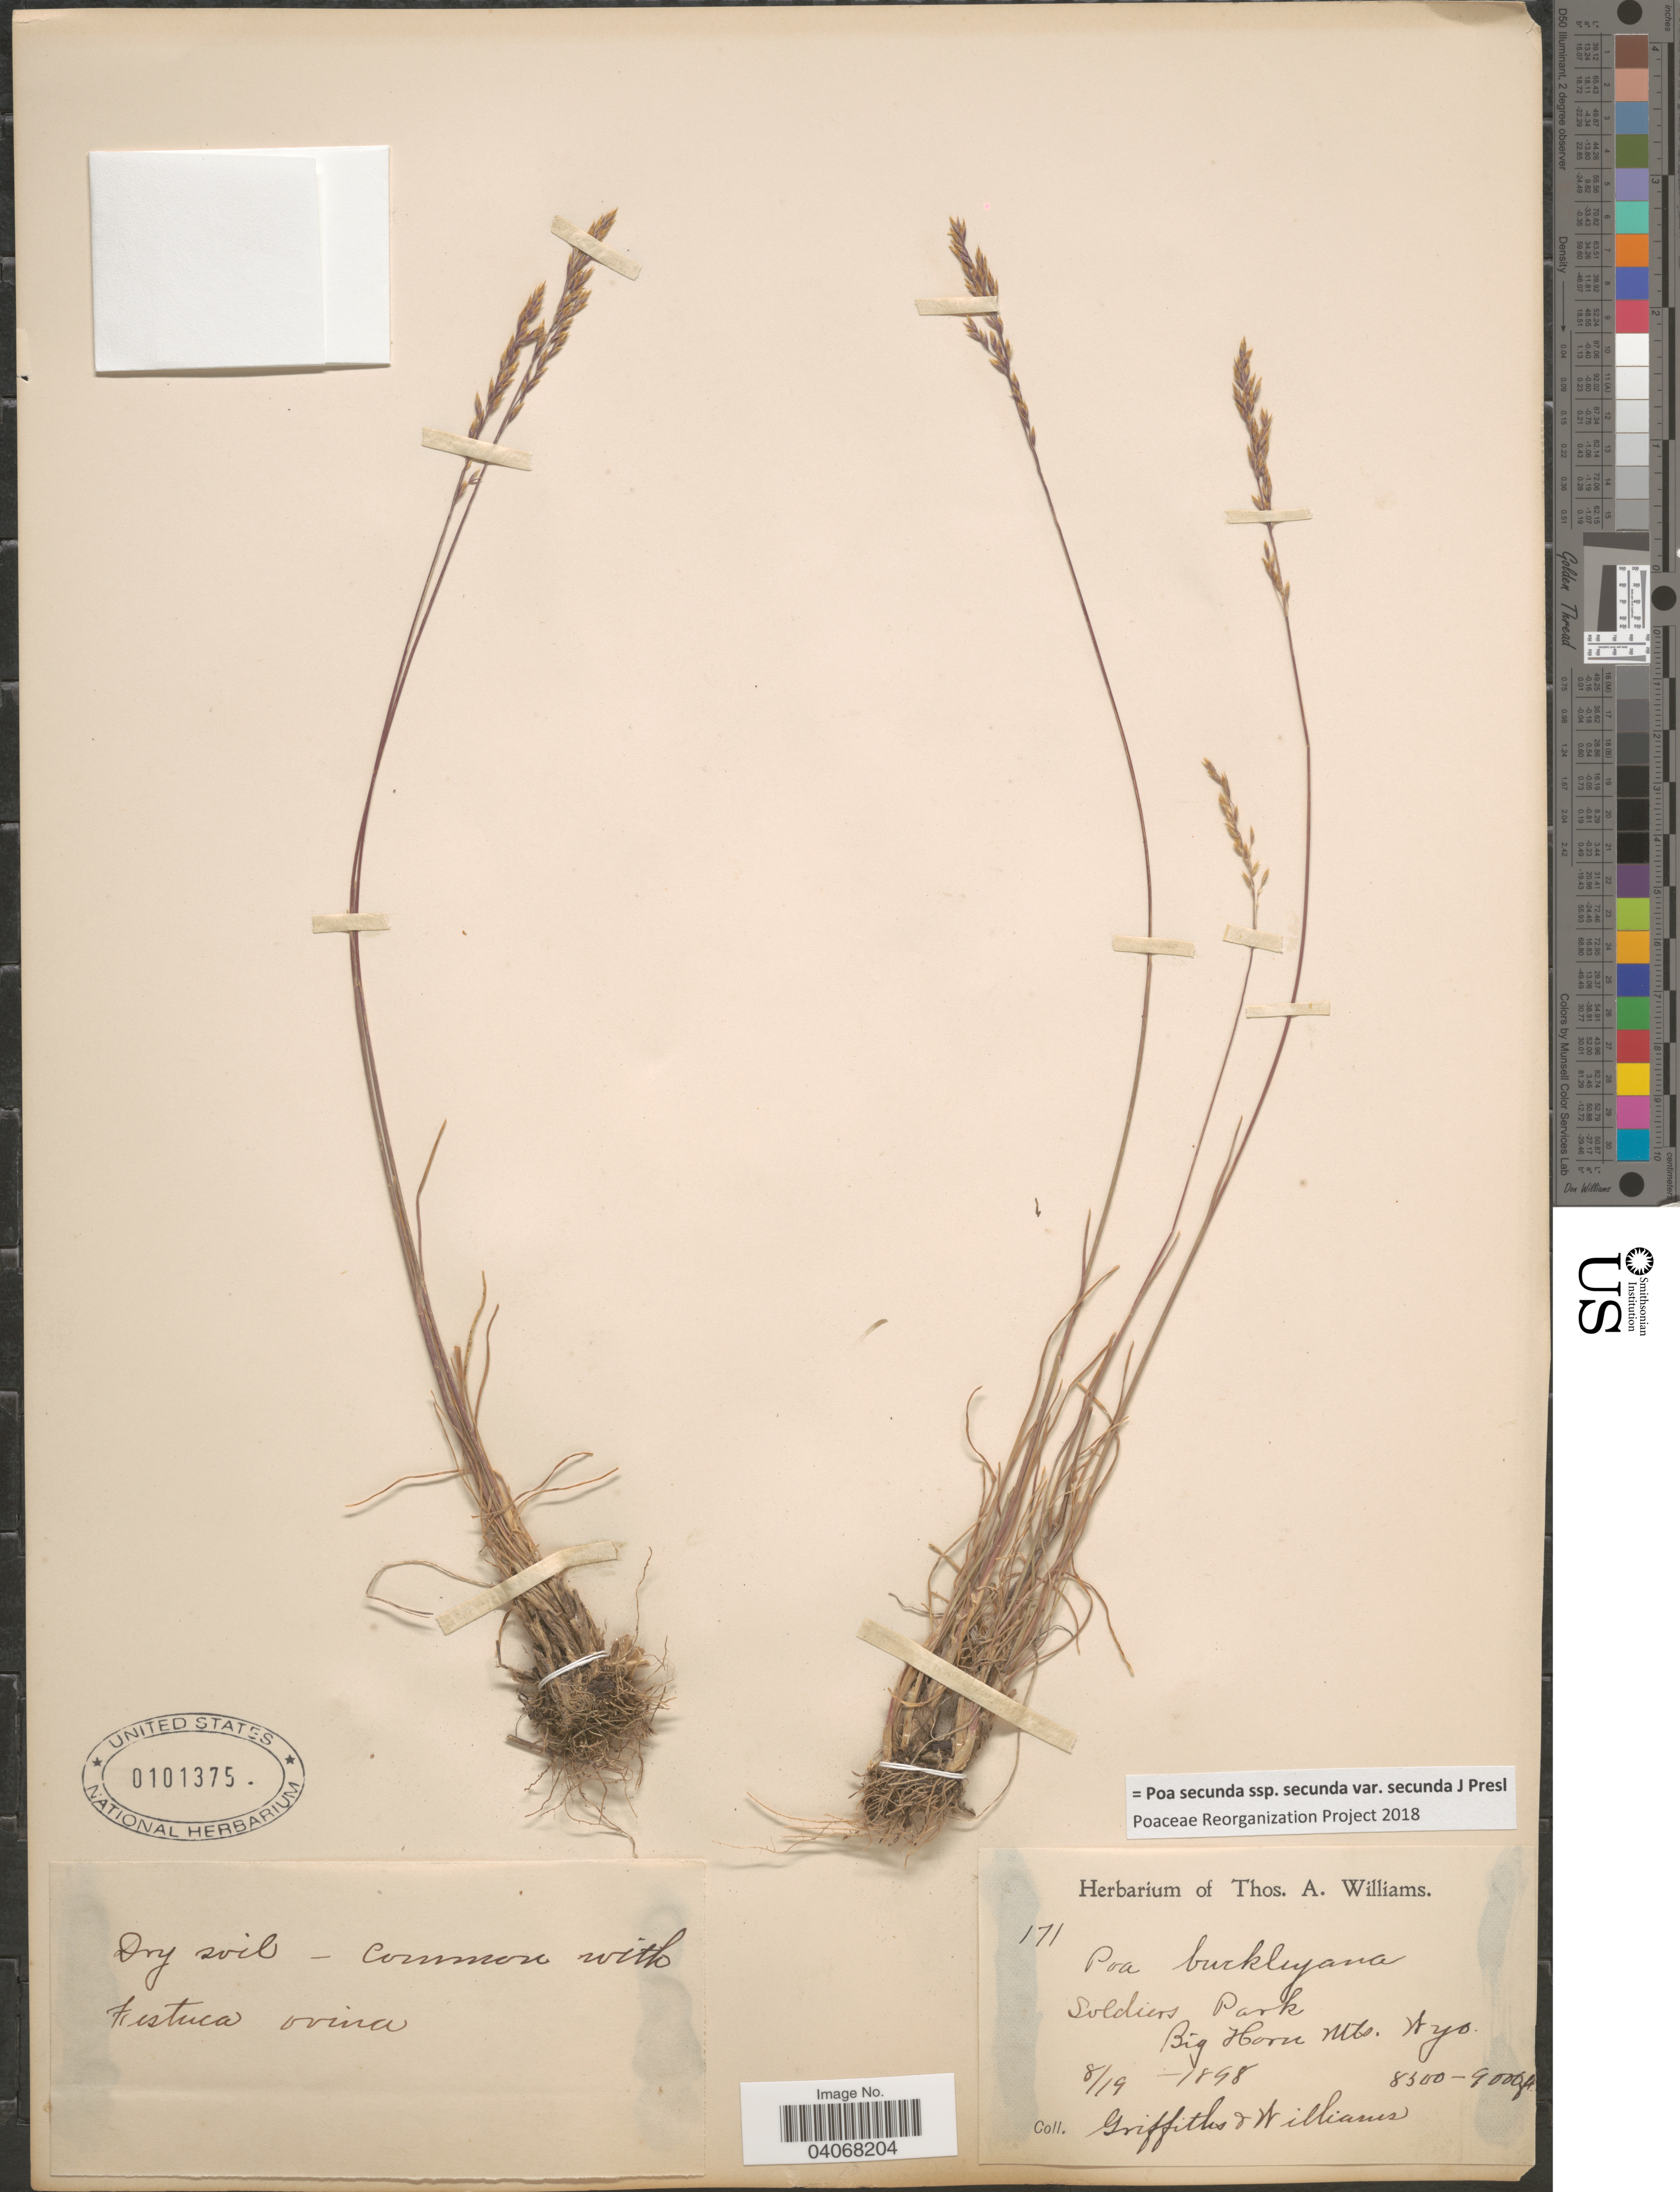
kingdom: Plantae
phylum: Tracheophyta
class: Liliopsida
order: Poales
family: Poaceae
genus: Poa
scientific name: Poa secunda subsp. secunda var. secunda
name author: J. Presl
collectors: -- Griffiths & -- Williams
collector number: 171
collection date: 1898-08-19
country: United States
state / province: Wyoming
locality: Soldiers Park. Big Horn Mts.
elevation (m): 2591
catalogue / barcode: US 101375